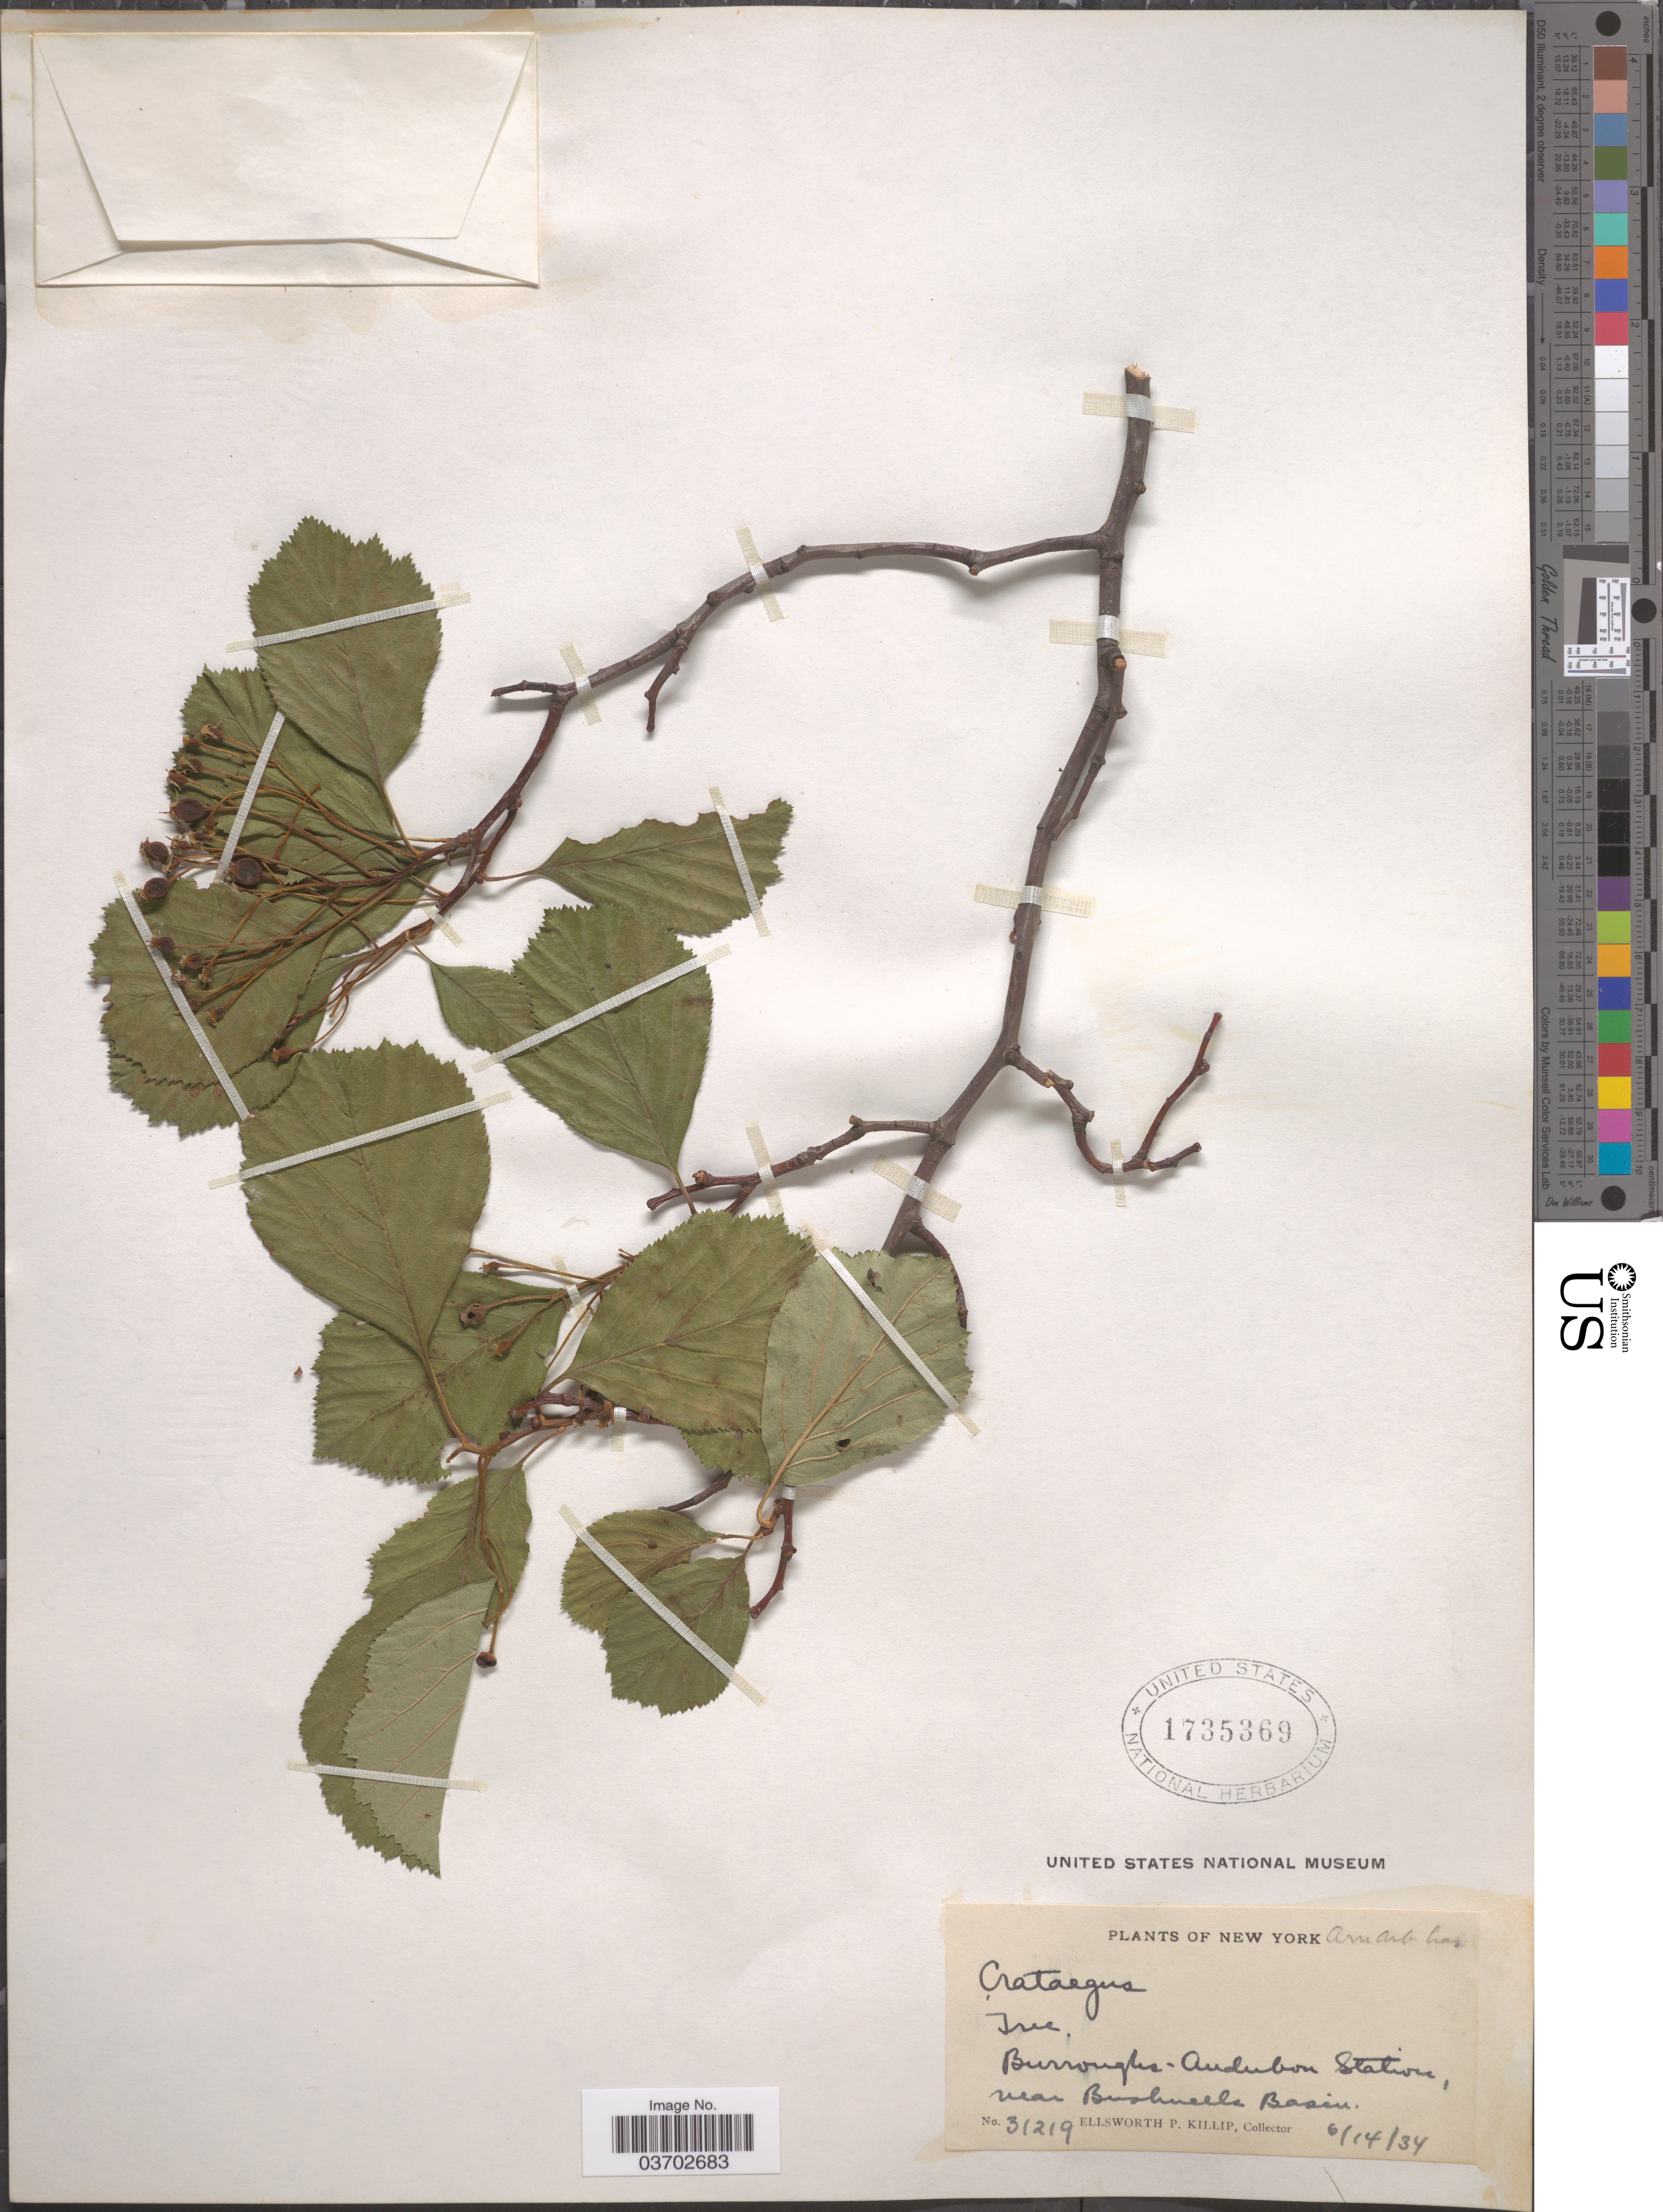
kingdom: Plantae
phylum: Tracheophyta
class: Magnoliopsida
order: Rosales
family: Rosaceae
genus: Crataegus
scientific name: Crataegus sp.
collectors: E. P. Killip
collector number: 31219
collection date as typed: Transcribed d/m/y: 14/6/34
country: United States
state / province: New York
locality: Ann Arb. hog. Burroughs - Audubon Station, near Bushnells Basin.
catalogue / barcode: US 1735369